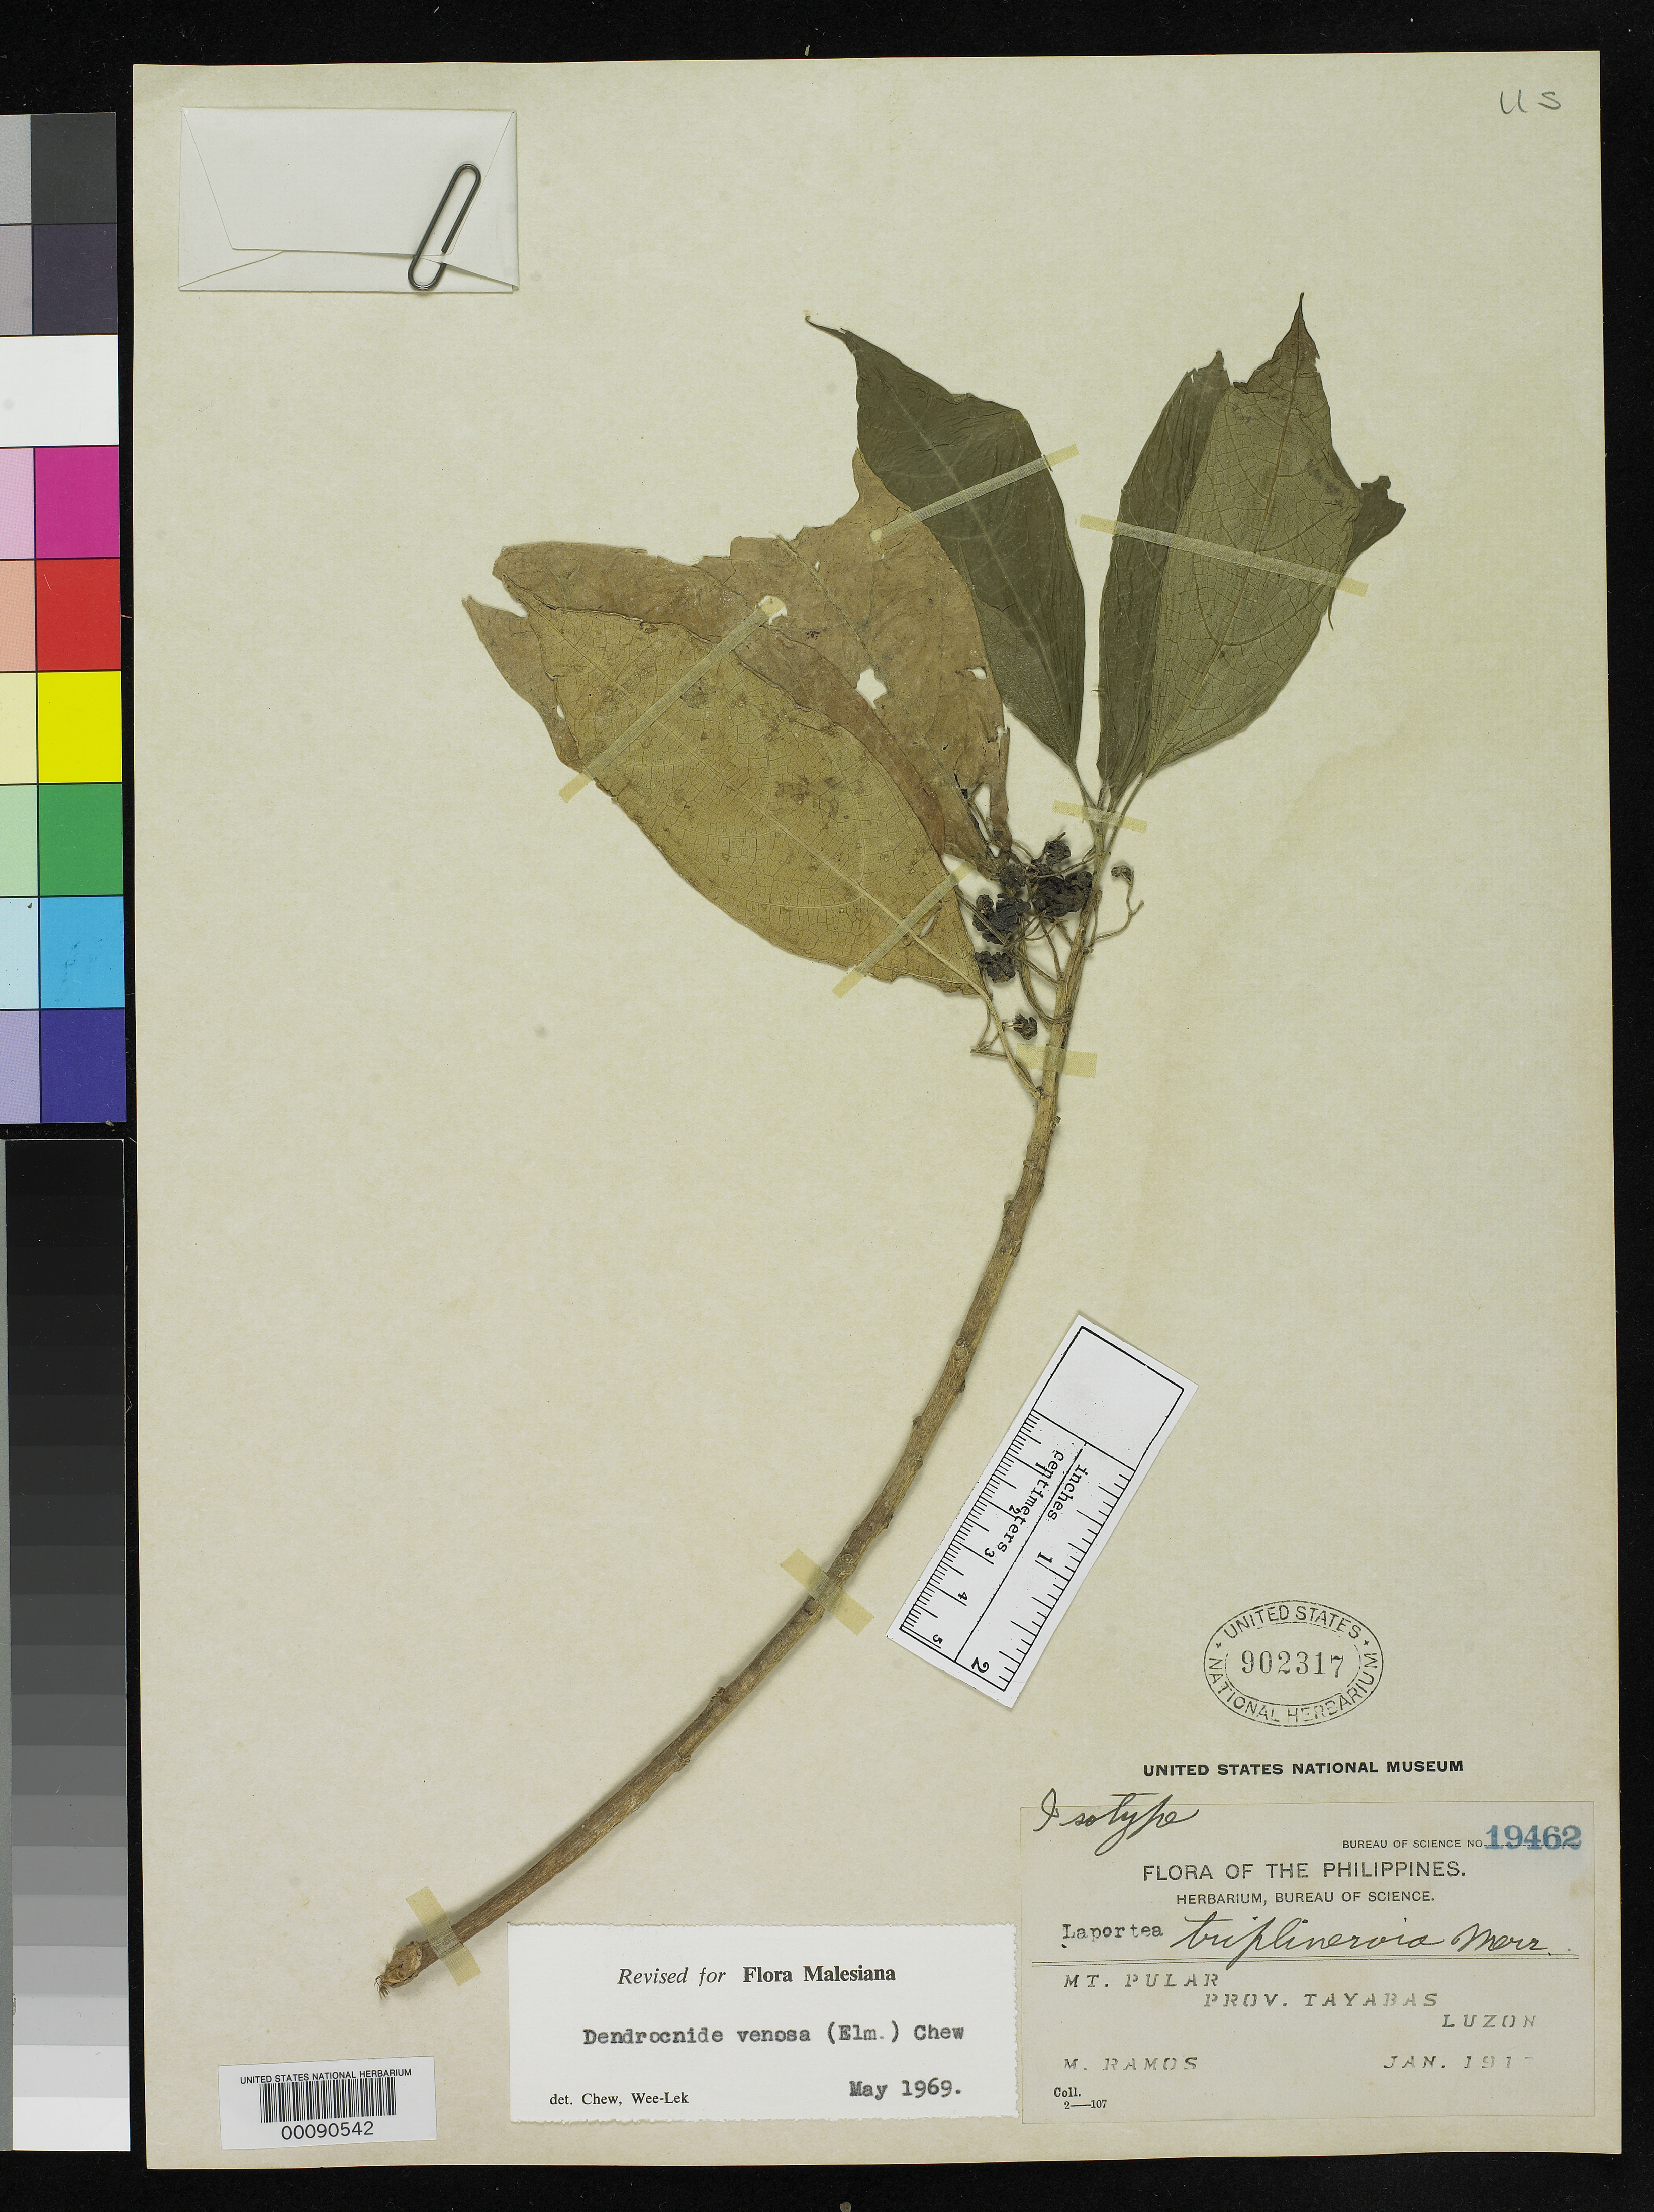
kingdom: Plantae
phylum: Tracheophyta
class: Magnoliopsida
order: Rosales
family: Urticaceae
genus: Laportea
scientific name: Laportea triplinervia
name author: Merr.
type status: Isotype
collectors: M. Ramos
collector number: Bur. Sci. 19462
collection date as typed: Jan 1913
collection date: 1913-01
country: Philippines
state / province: Calabarzon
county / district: Quezon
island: Luzon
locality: Mt. Pular.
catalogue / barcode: US 902317